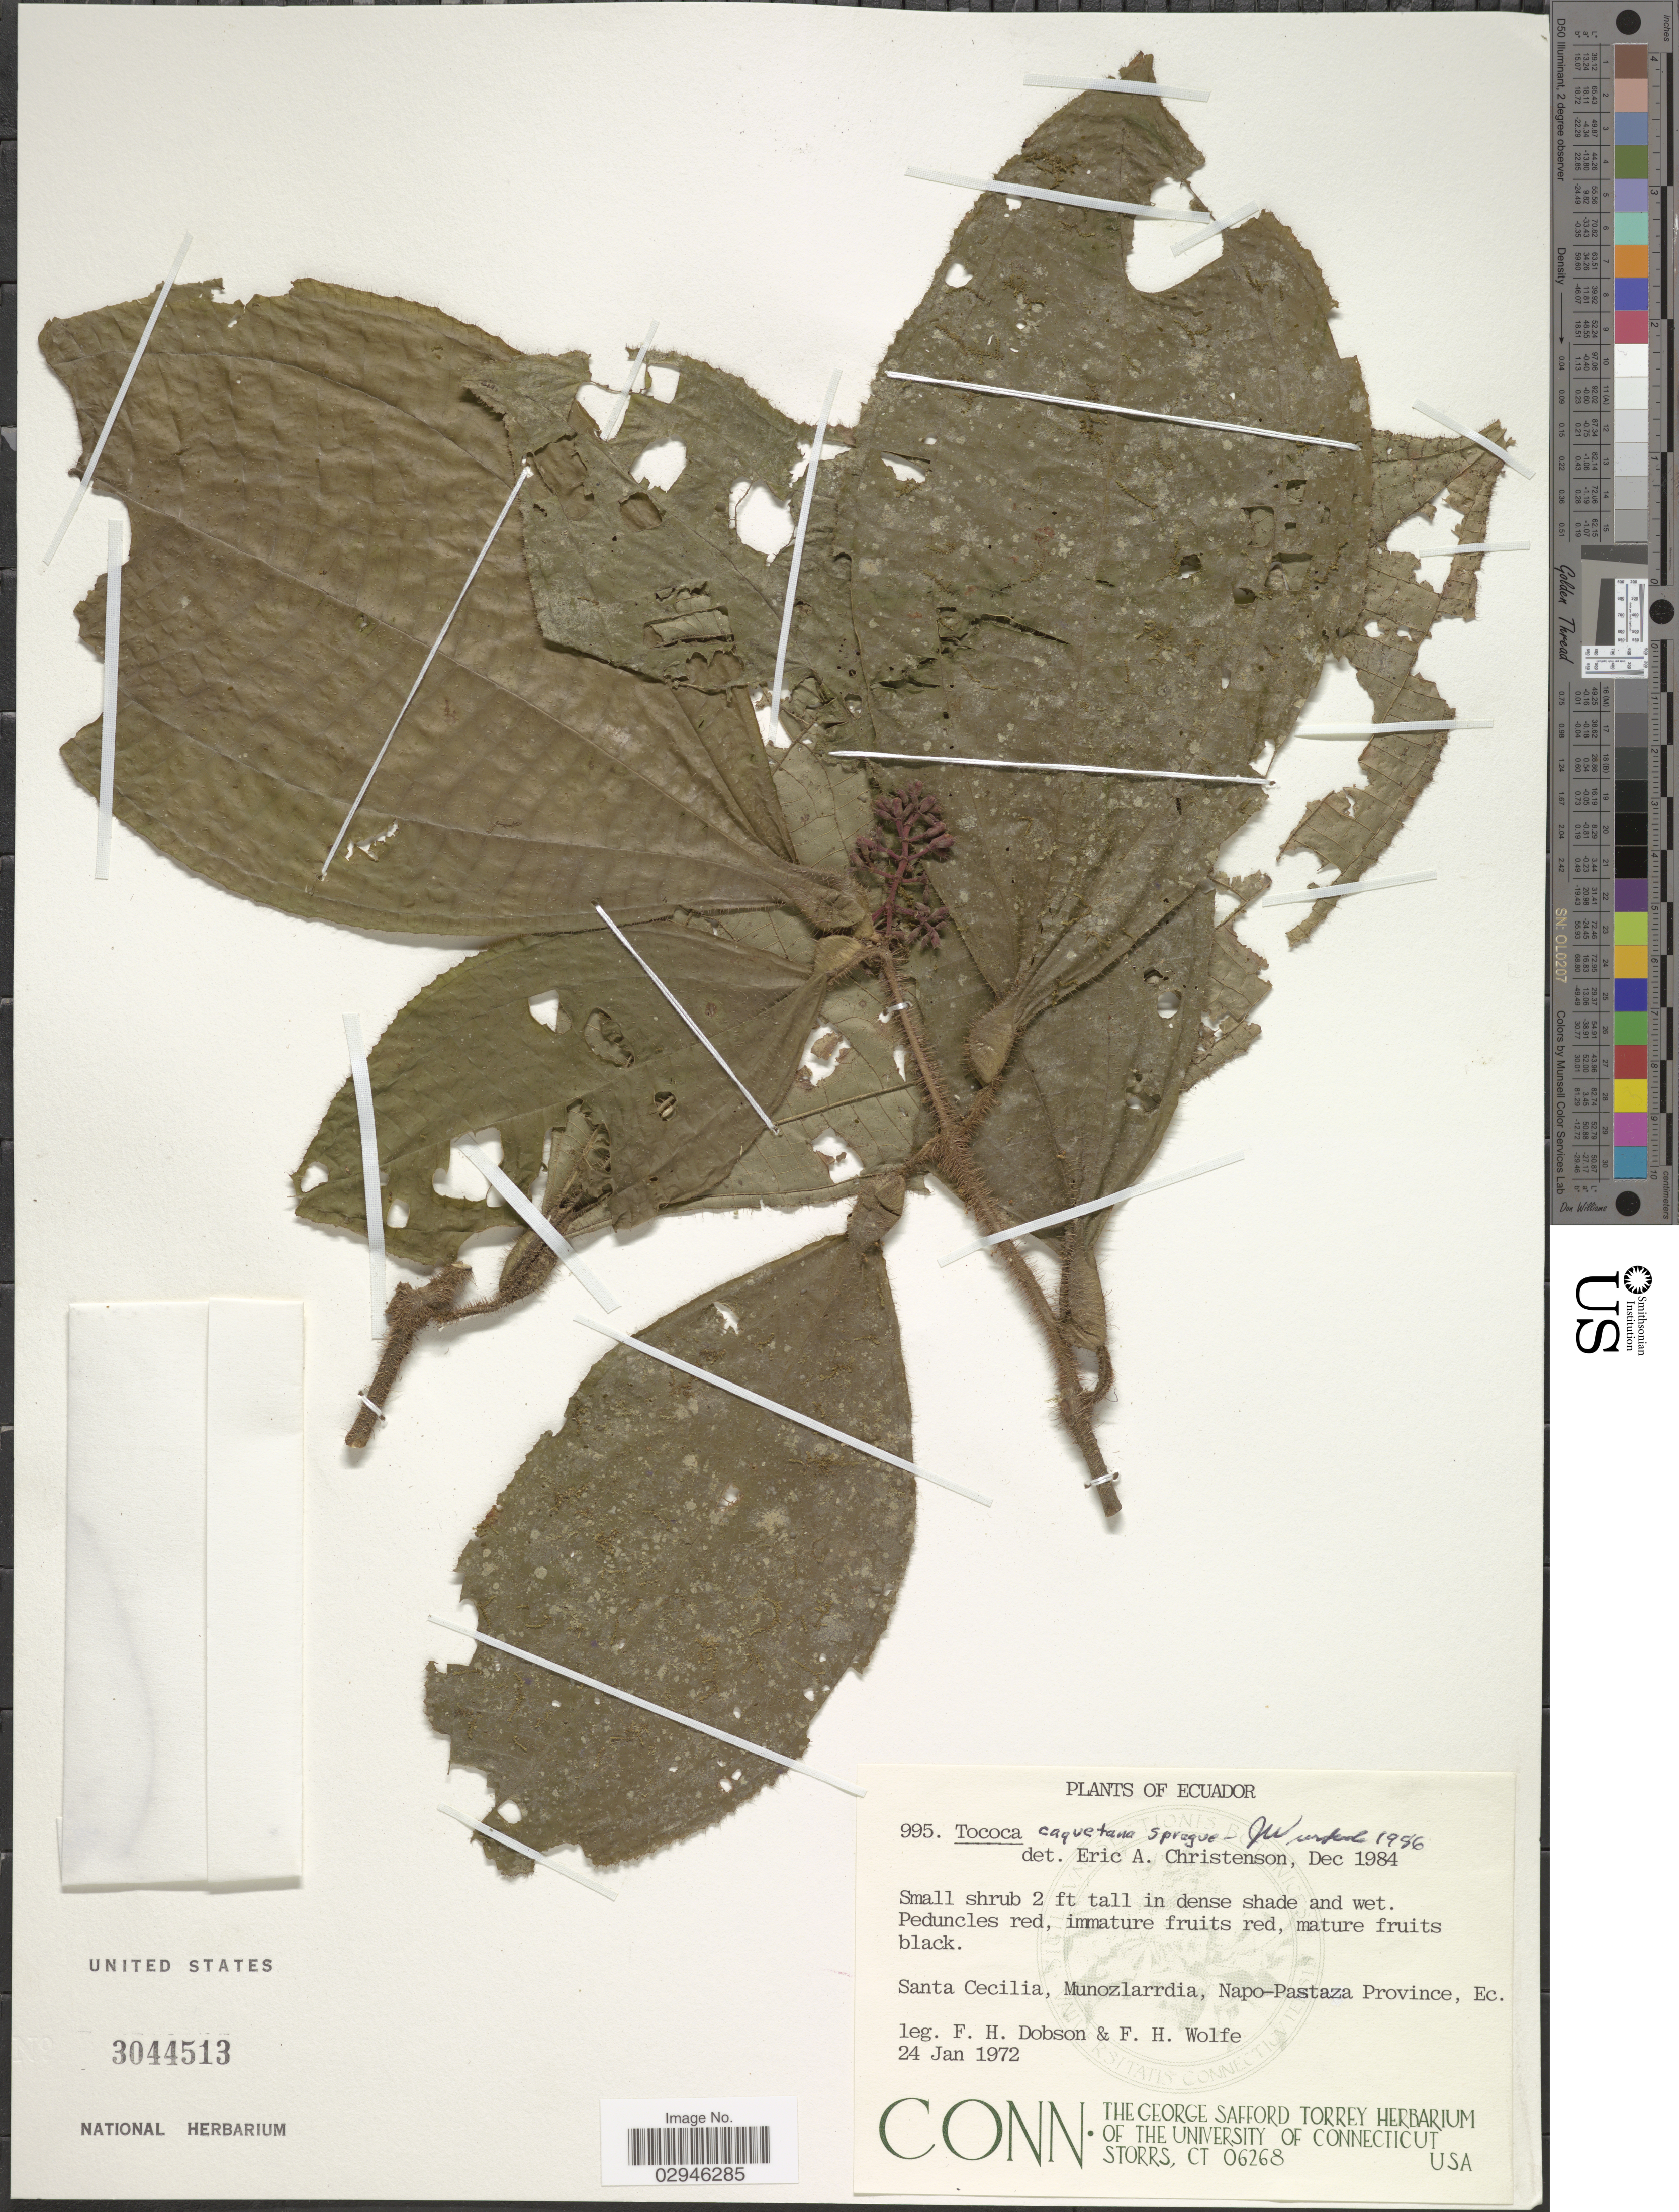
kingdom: Plantae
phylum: Tracheophyta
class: Magnoliopsida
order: Myrtales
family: Melastomataceae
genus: Tococa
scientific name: Tococa caquetana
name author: Sprague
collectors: F. Dobson & F. Wolfe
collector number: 995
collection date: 1972-01-24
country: Ecuador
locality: Santa Cecilia, Munozlarrdia, Napo-Pastaza.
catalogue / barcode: US 3044513